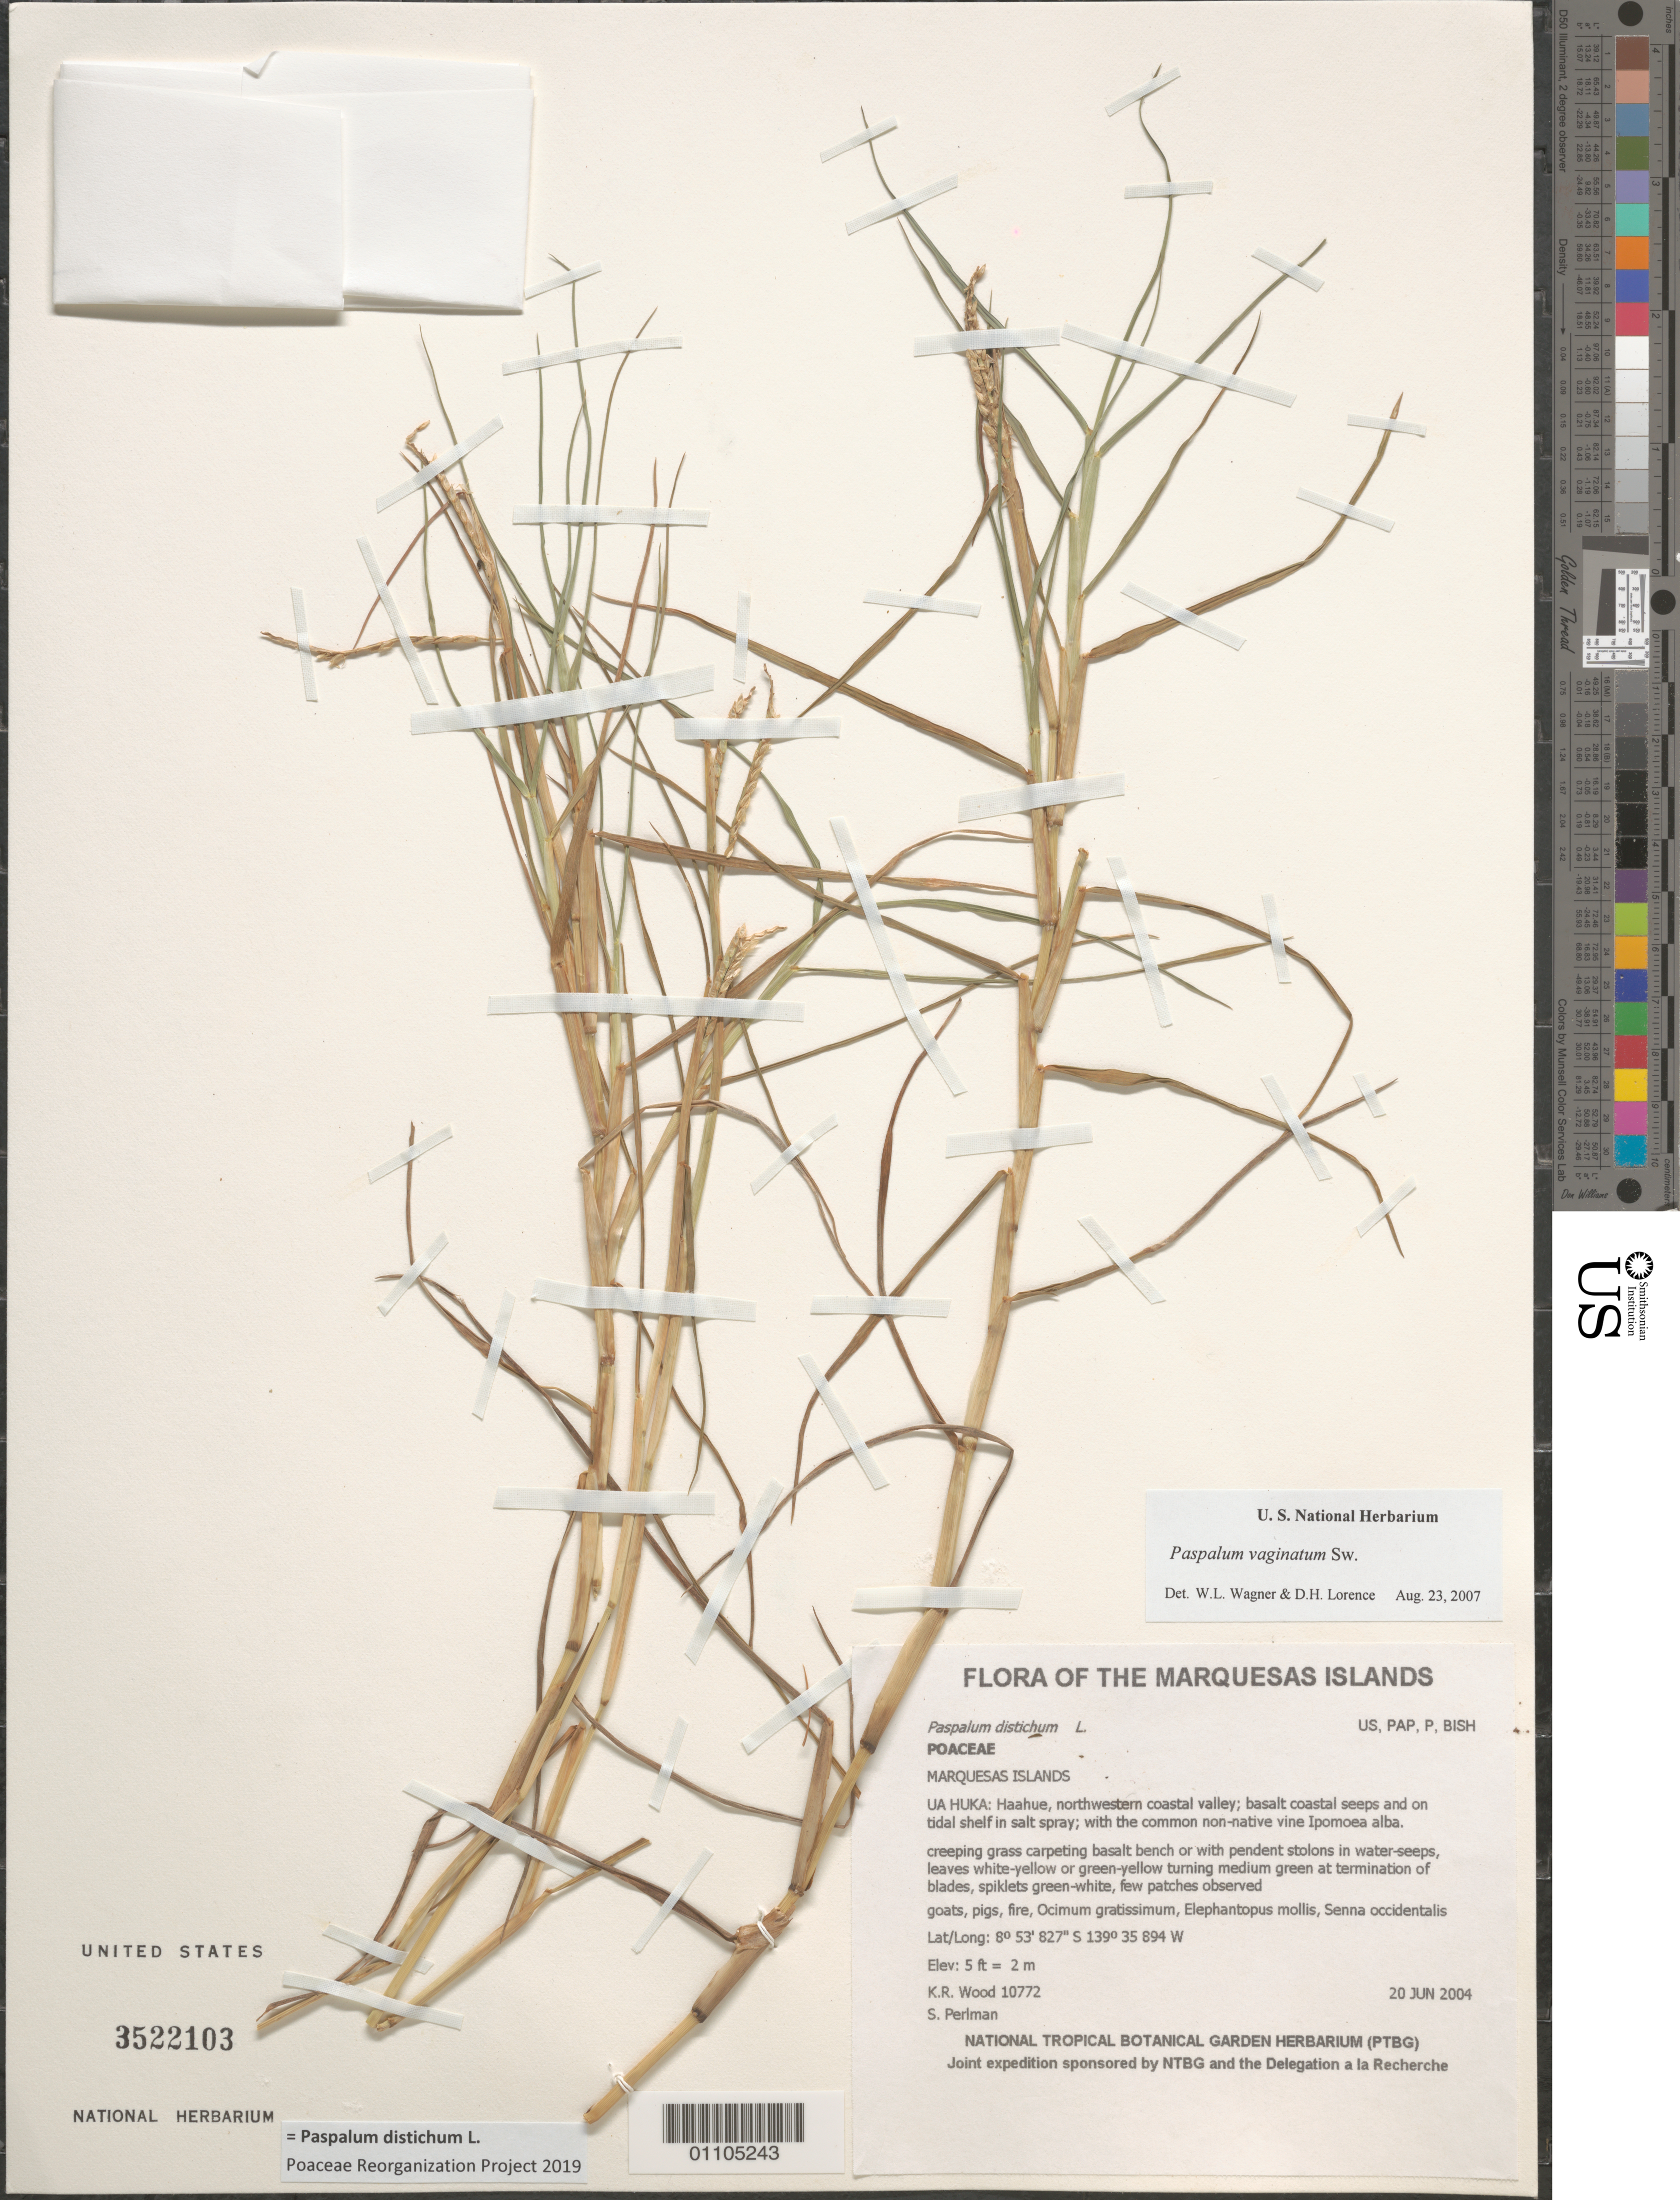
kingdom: Plantae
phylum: Tracheophyta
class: Liliopsida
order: Poales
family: Poaceae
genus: Paspalum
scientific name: Paspalum vaginatum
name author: Sw.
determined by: Wagner, W. L.; Lorence, David H.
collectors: K. R. Wood & S. P. Perlman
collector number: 10772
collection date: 2004-06-20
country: French Polynesia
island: Ua Huka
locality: Haahue, northwestern coastal valley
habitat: Basalt coastal seeps and on tidal shelf in salt spray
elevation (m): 2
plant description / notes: Goats, pigs, fire, Ocimum gratissimum, Elephantopus mollis, Senna occidentalis,Triumfetta rhomboidea, Asclepias physocarpa & A. curassavica, Psidium guajava, Ageratum conyzoides, Cyanthillium cinereum, Synedrella nodiflora, Acanthospermum hispidum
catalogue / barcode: US 3522103